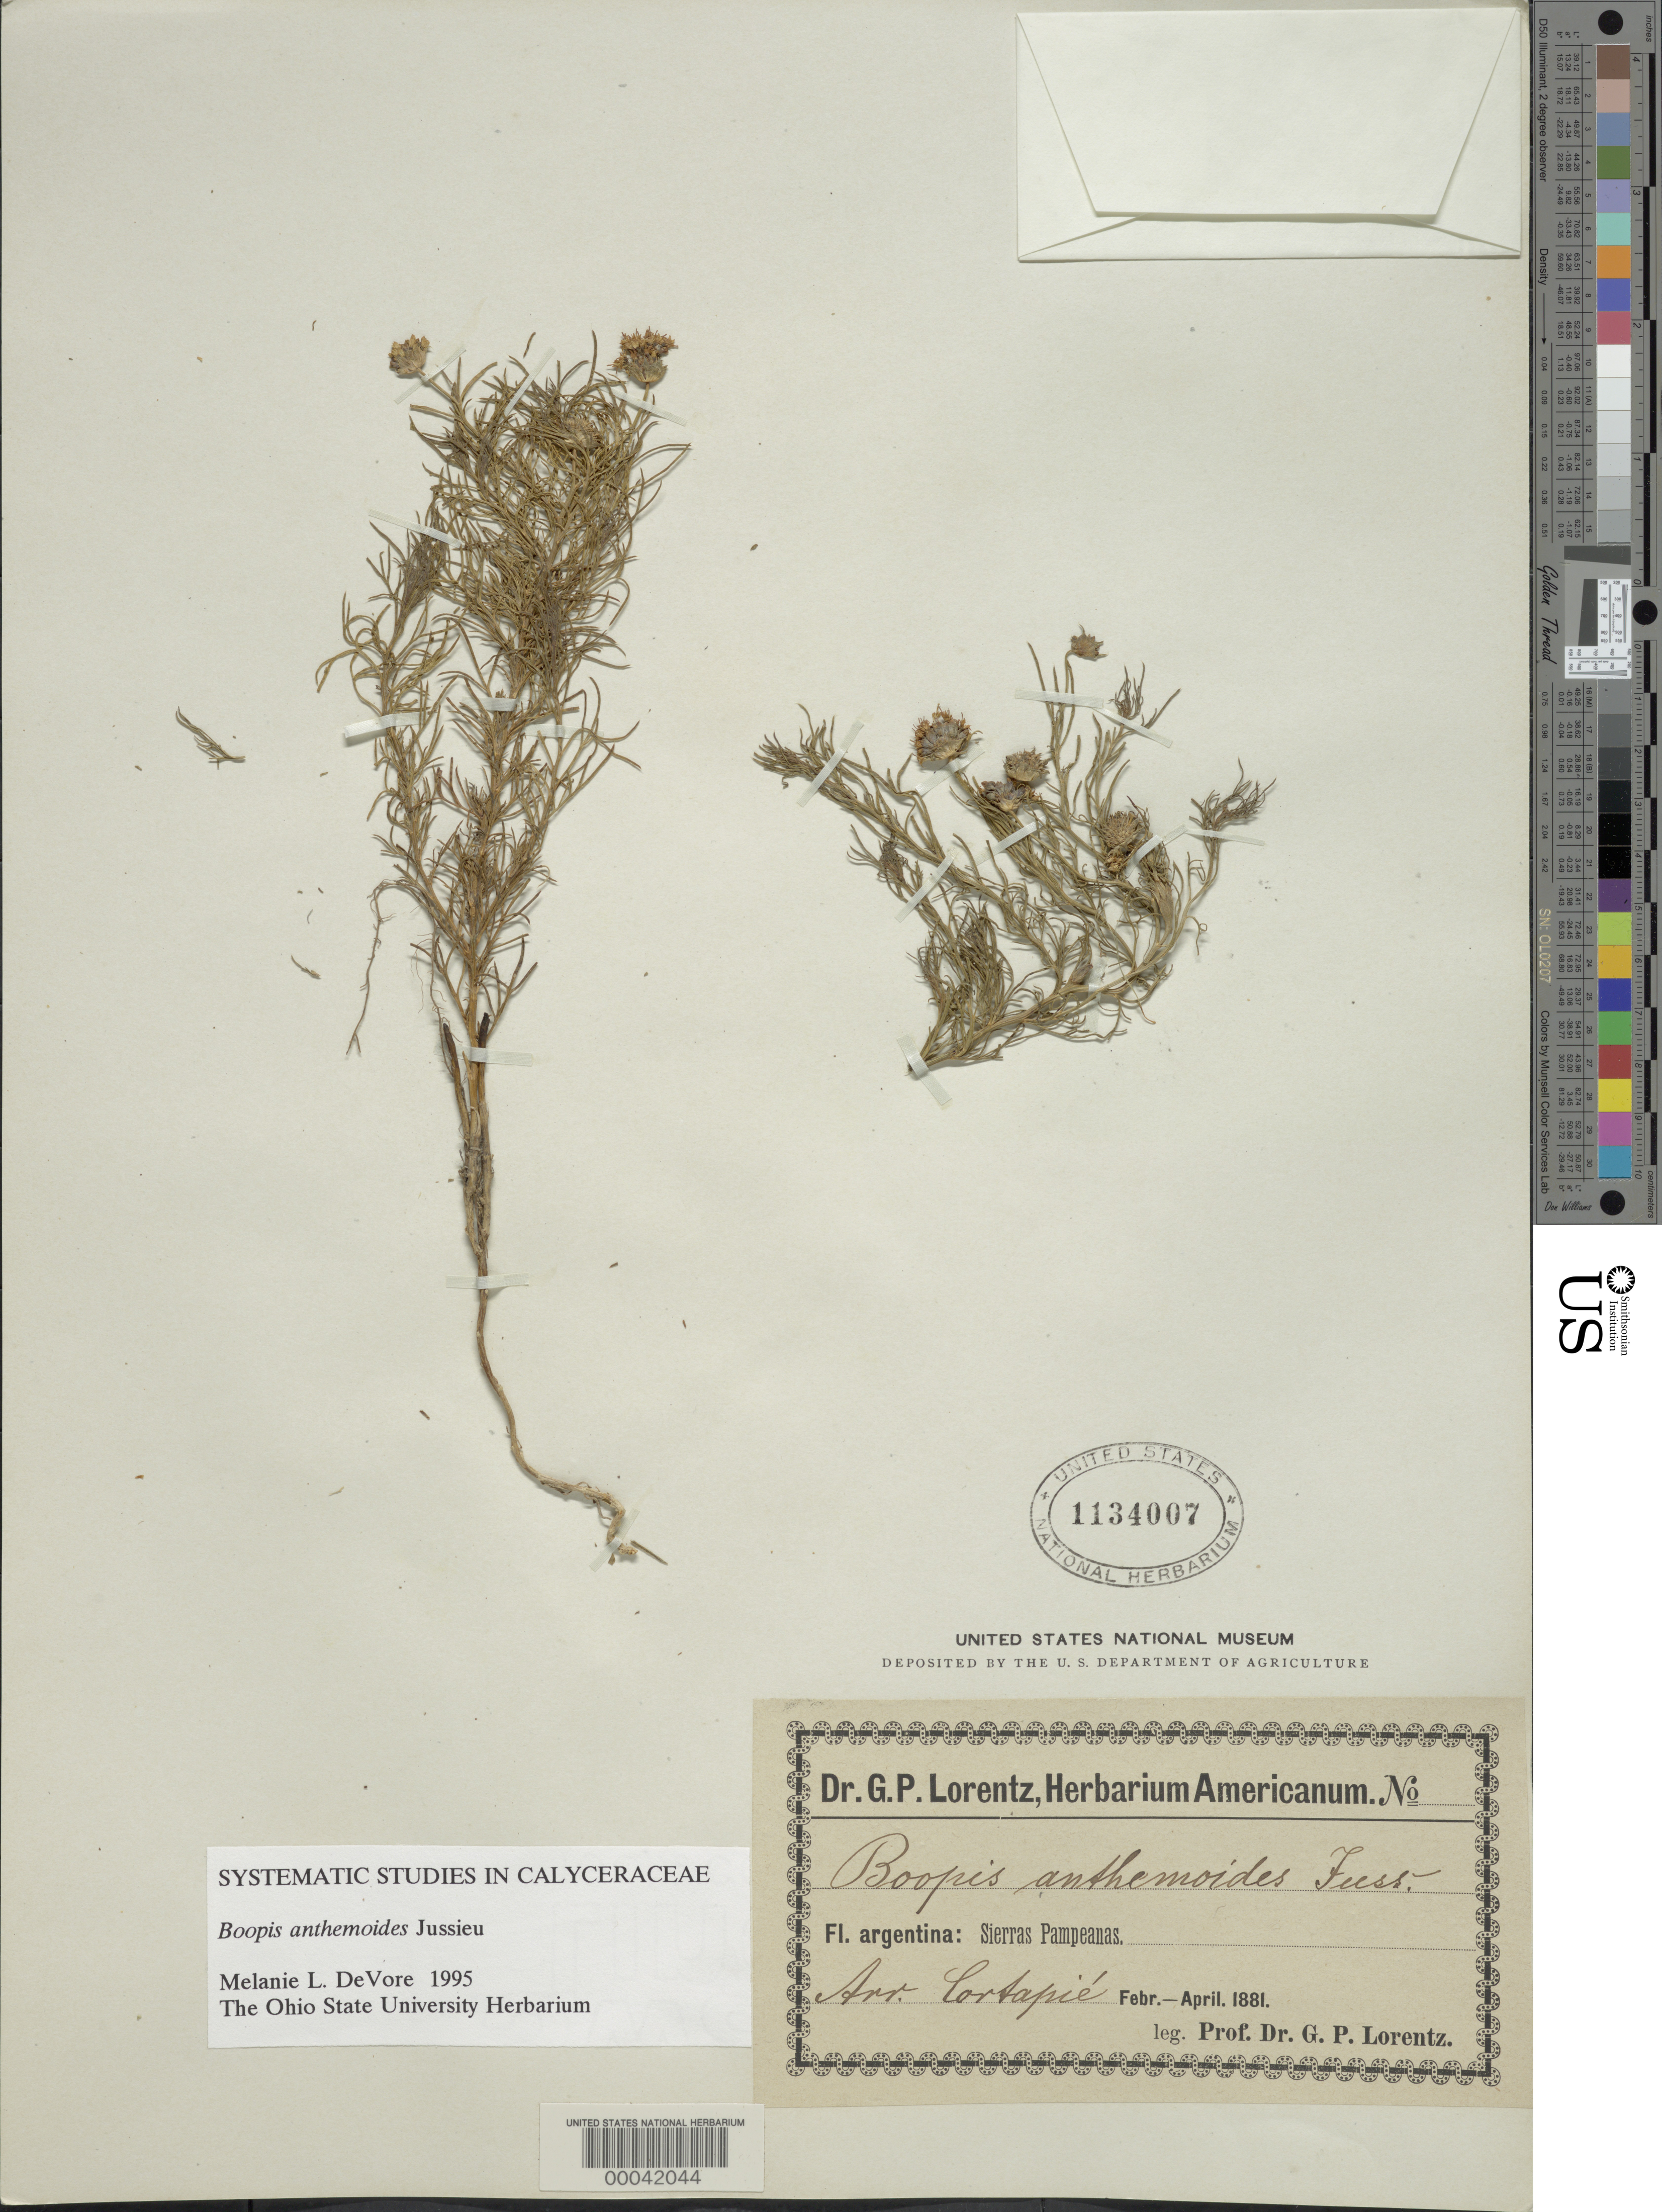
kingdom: Plantae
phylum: Tracheophyta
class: Magnoliopsida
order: Asterales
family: Calyceraceae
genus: Boopis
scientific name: Boopis anthemoides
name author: Juss.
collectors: P. G. Lorentz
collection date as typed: Apr 1881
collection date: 1881-04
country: Argentina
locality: Sierras pampeanas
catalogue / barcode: US 1134007